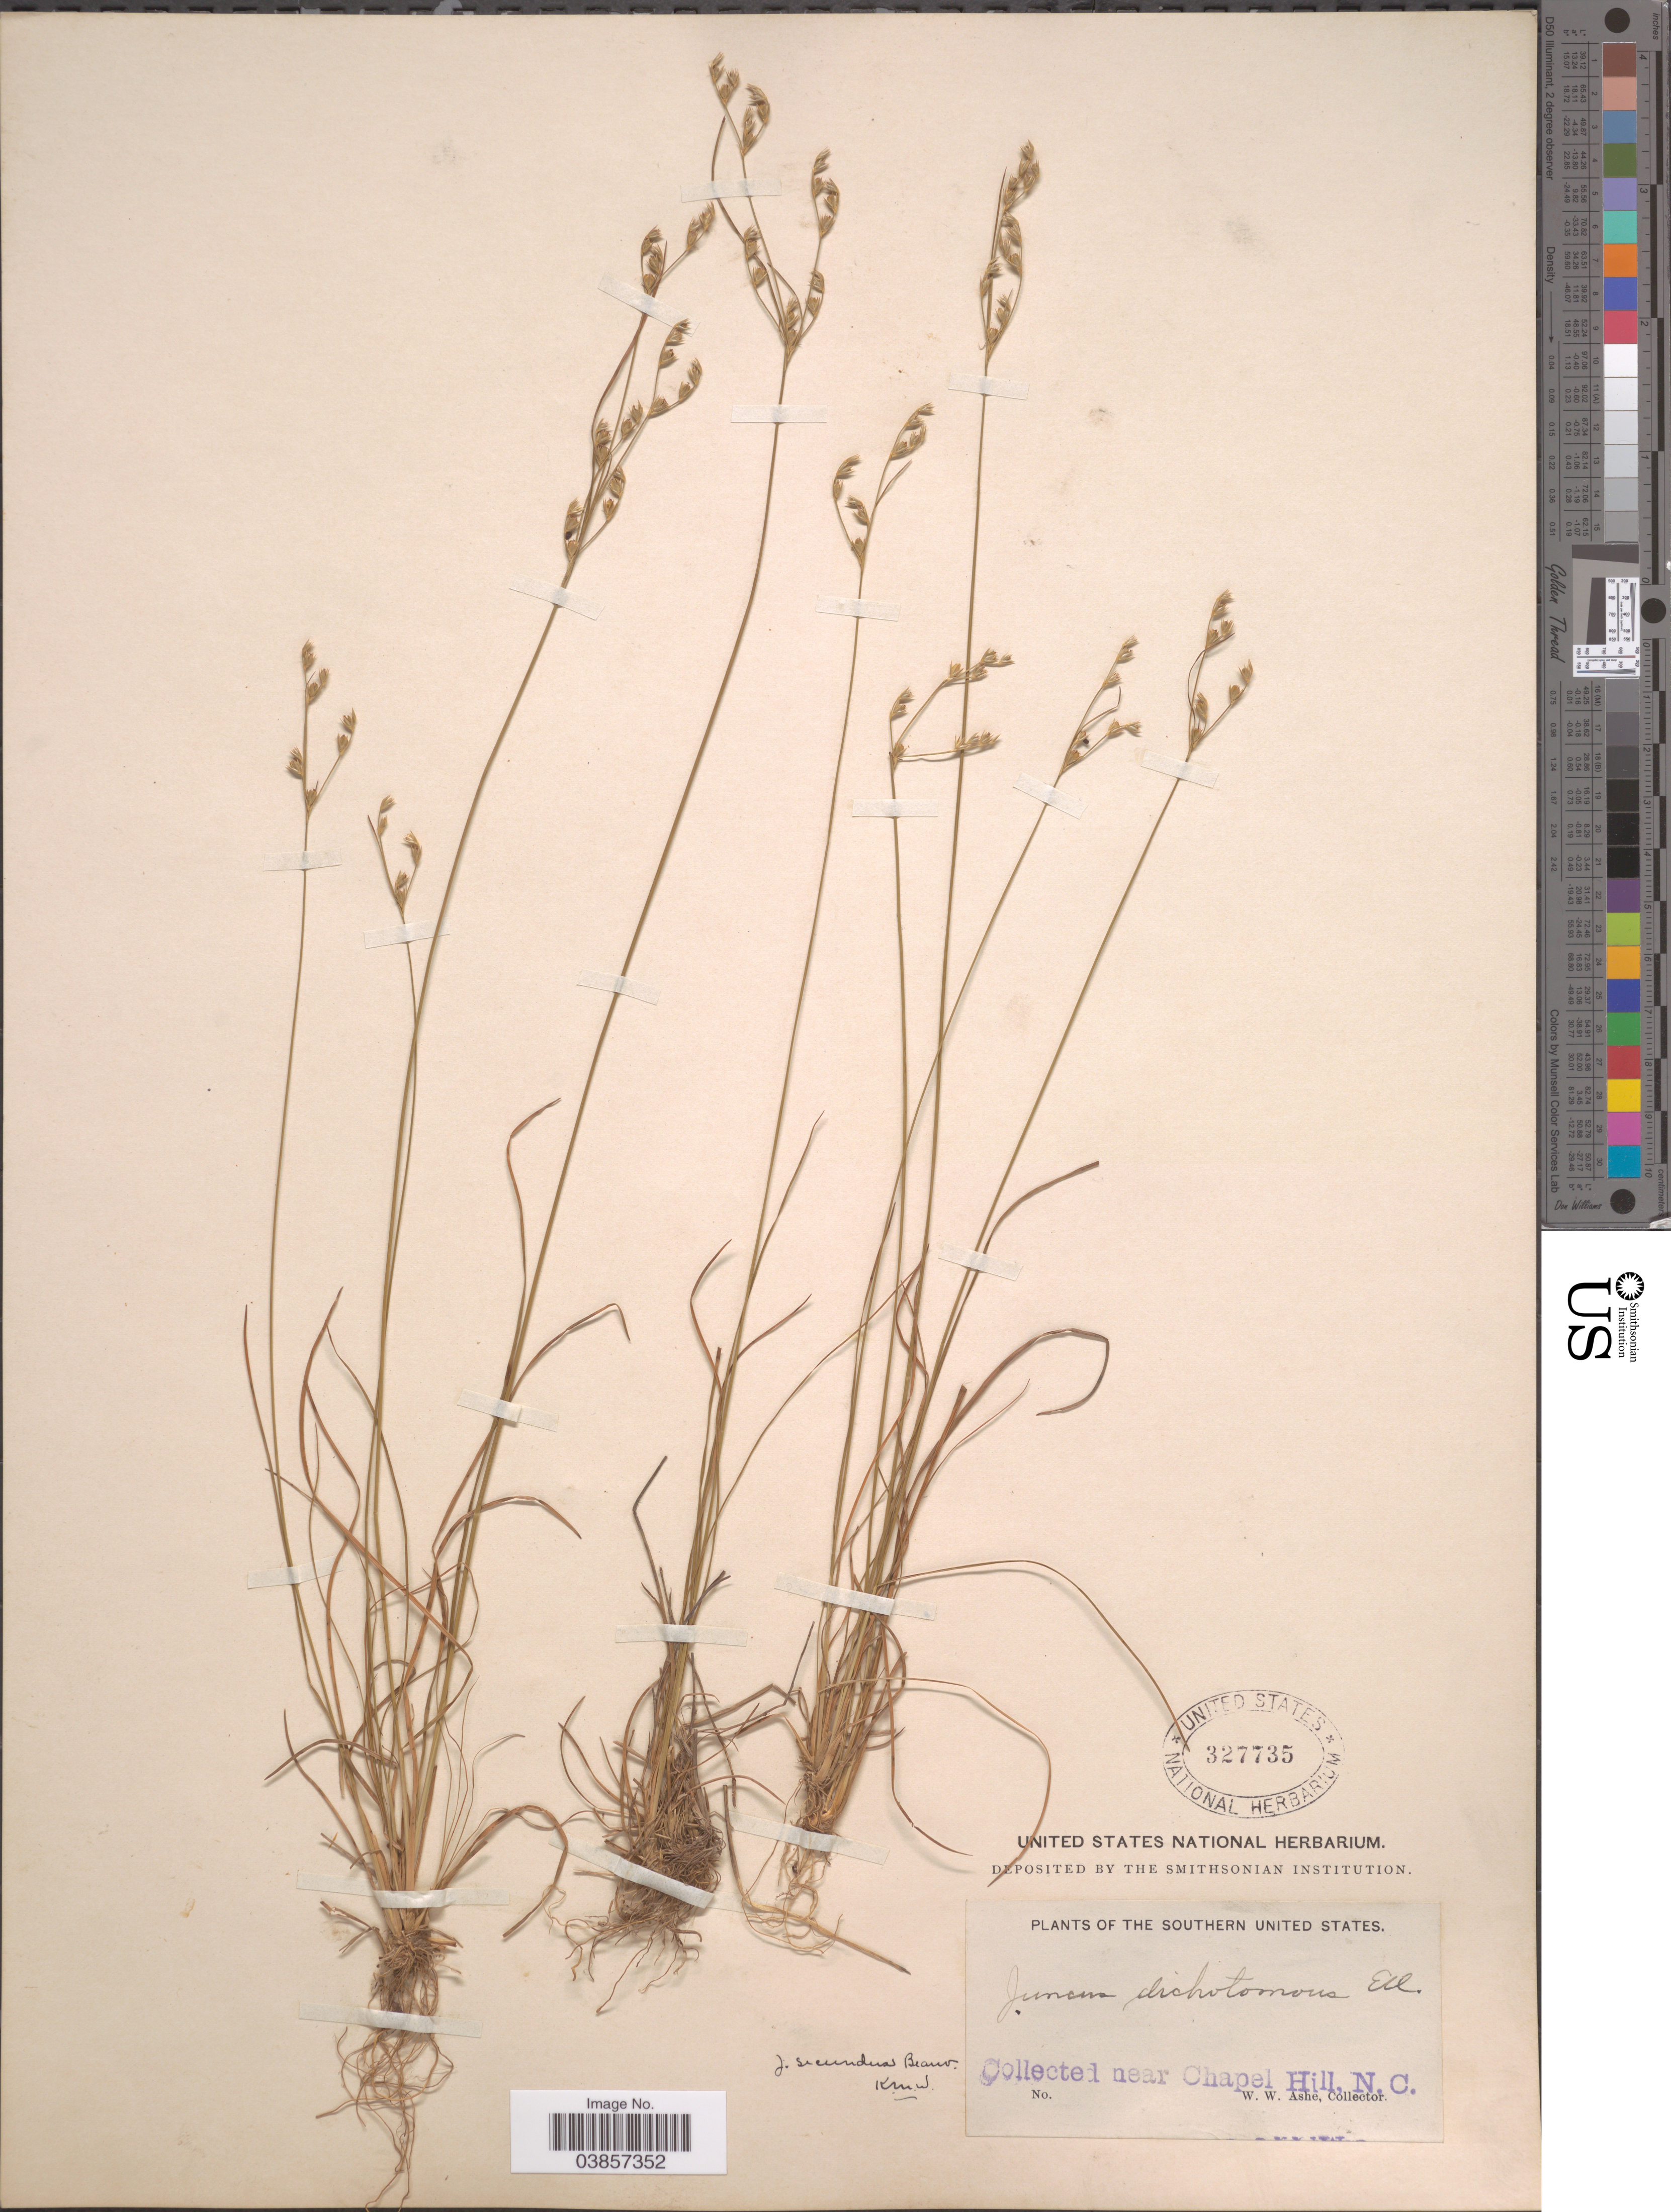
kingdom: Plantae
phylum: Tracheophyta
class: Liliopsida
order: Poales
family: Juncaceae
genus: Juncus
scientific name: Juncus secundus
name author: P. Beauv.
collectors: W. W. Ashe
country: United States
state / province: North Carolina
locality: The Southern United States. Near Chapel Hill.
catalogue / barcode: US 327735